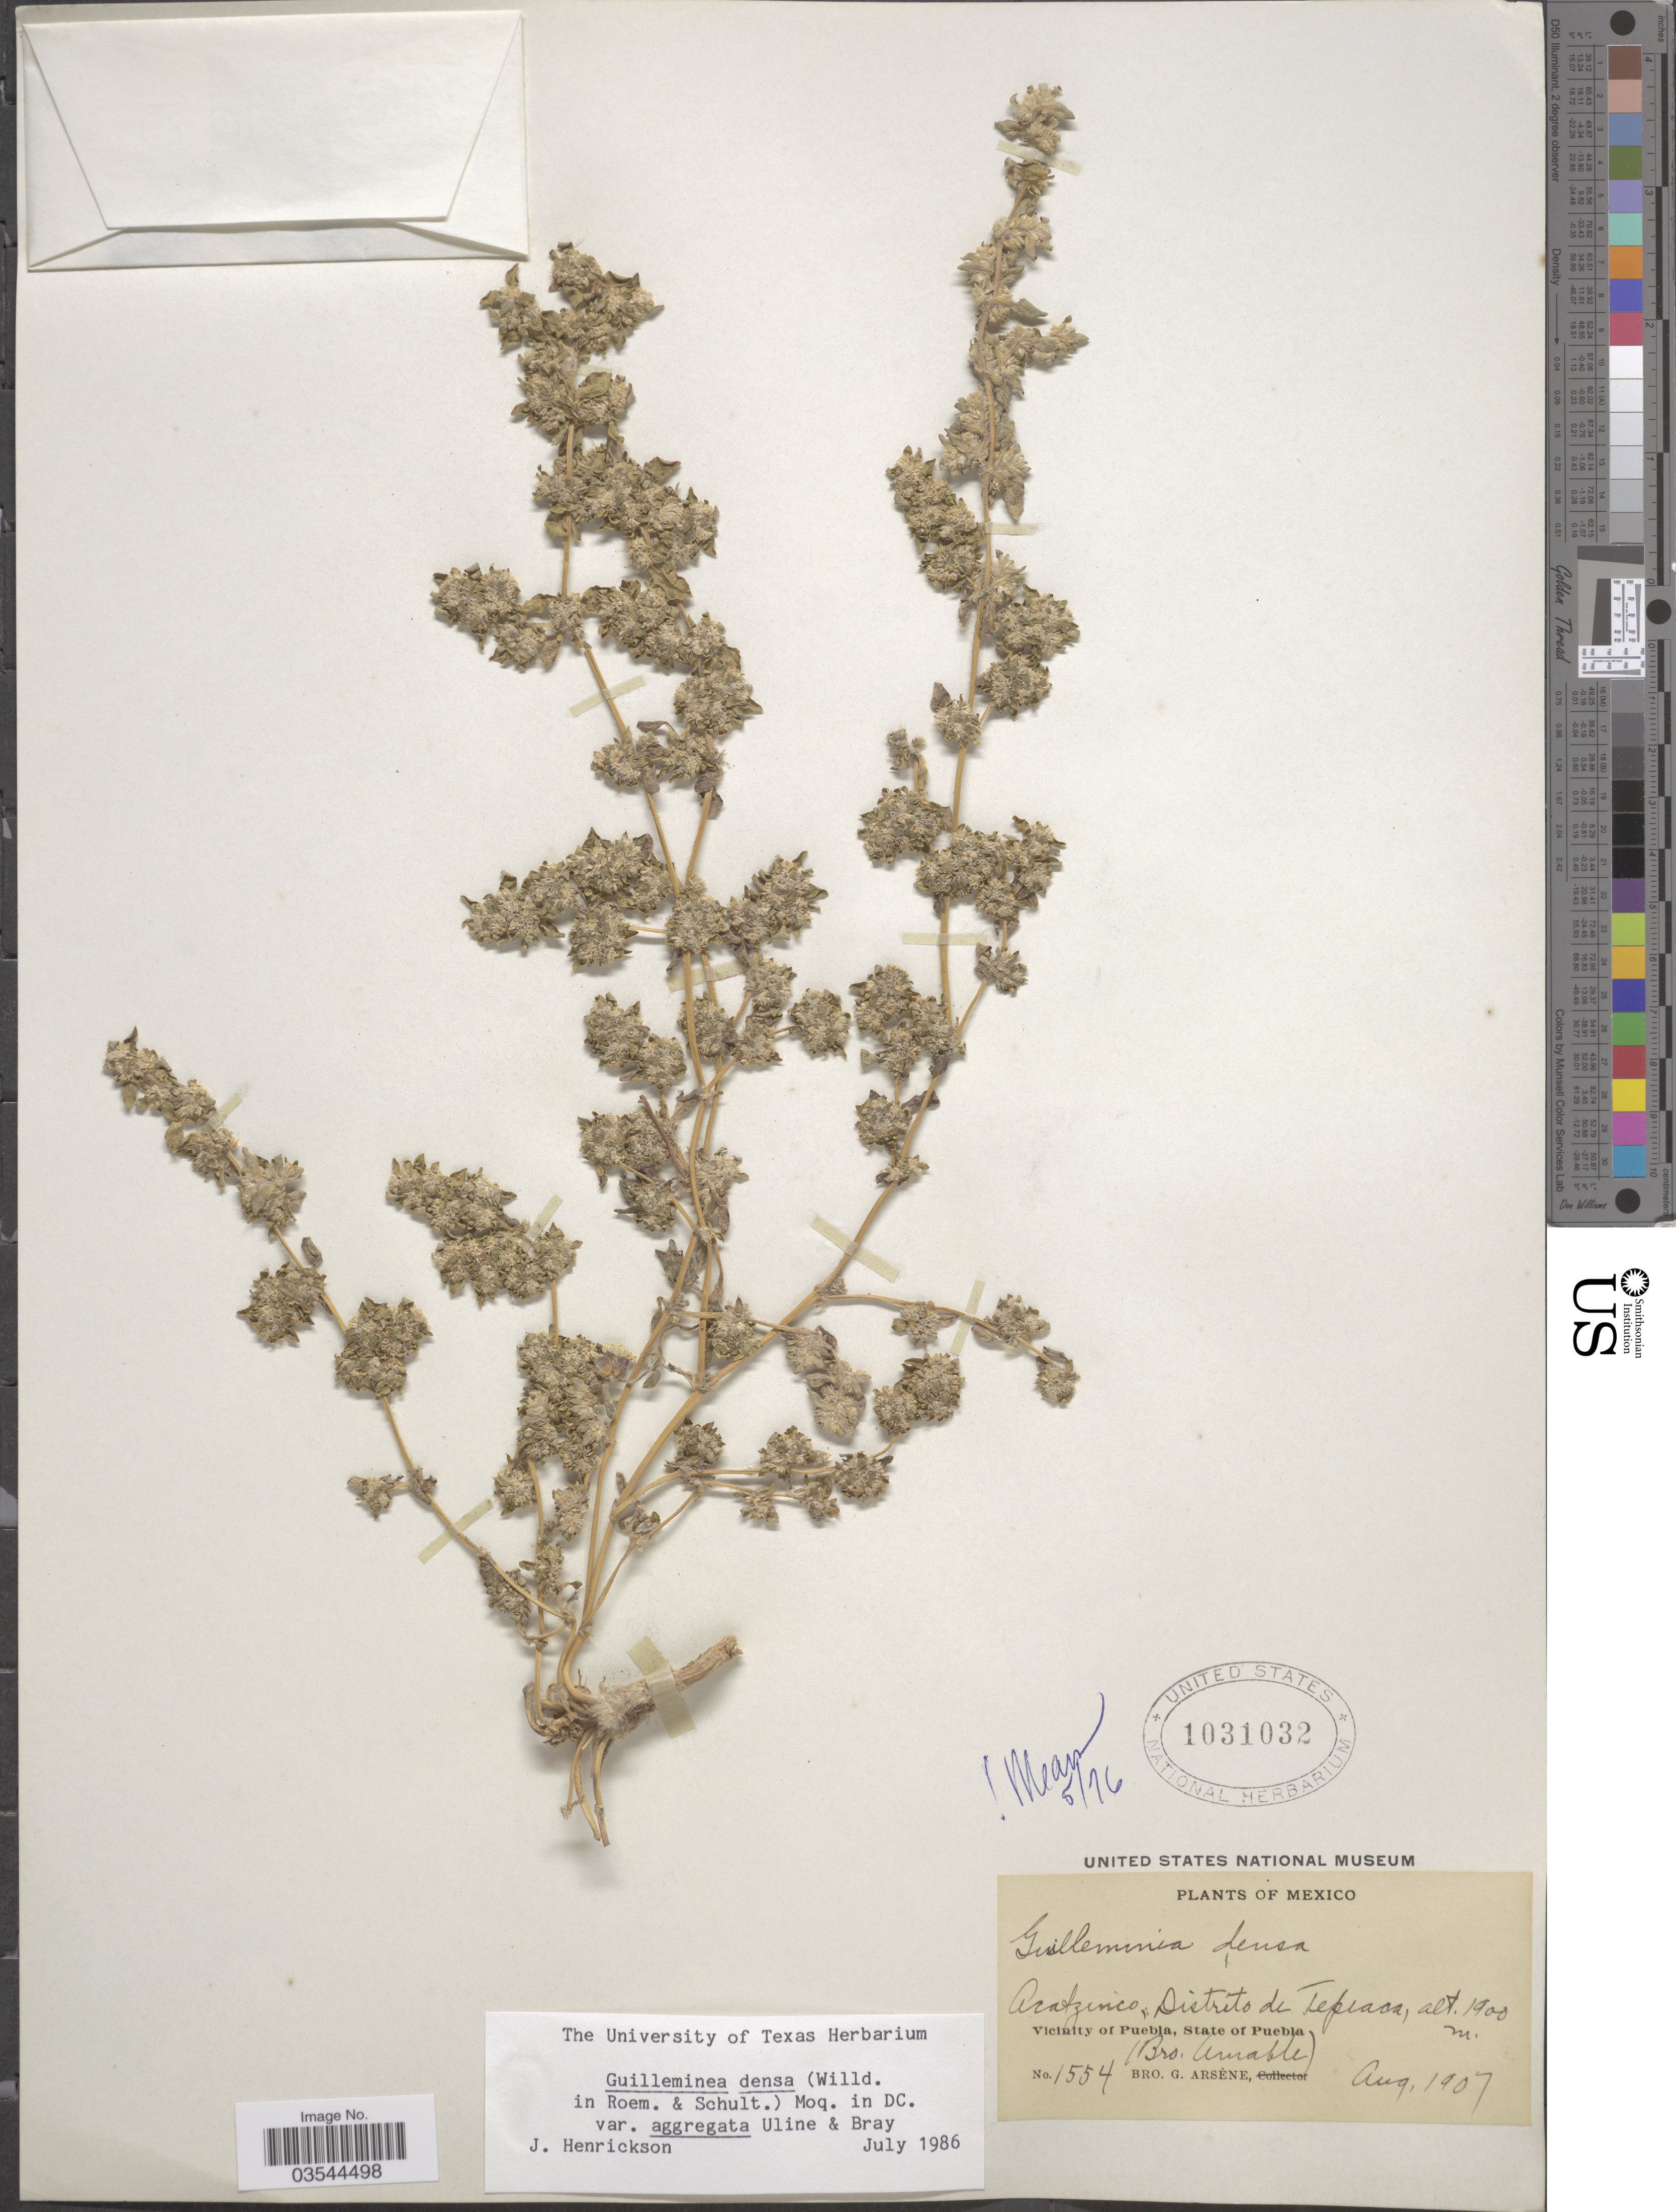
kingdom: Plantae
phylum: Tracheophyta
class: Magnoliopsida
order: Caryophyllales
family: Amaranthaceae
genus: Guilleminea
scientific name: Guilleminea densa var. aggregata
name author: Uline & W.L. Bray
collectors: Bro. G. Arsène & B. Amable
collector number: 1554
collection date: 1907-08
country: Mexico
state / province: Puebla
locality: Acatzinco, Distrito de Tepeaca. Vicinity of Puebla.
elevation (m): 1900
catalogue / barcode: US 1031032